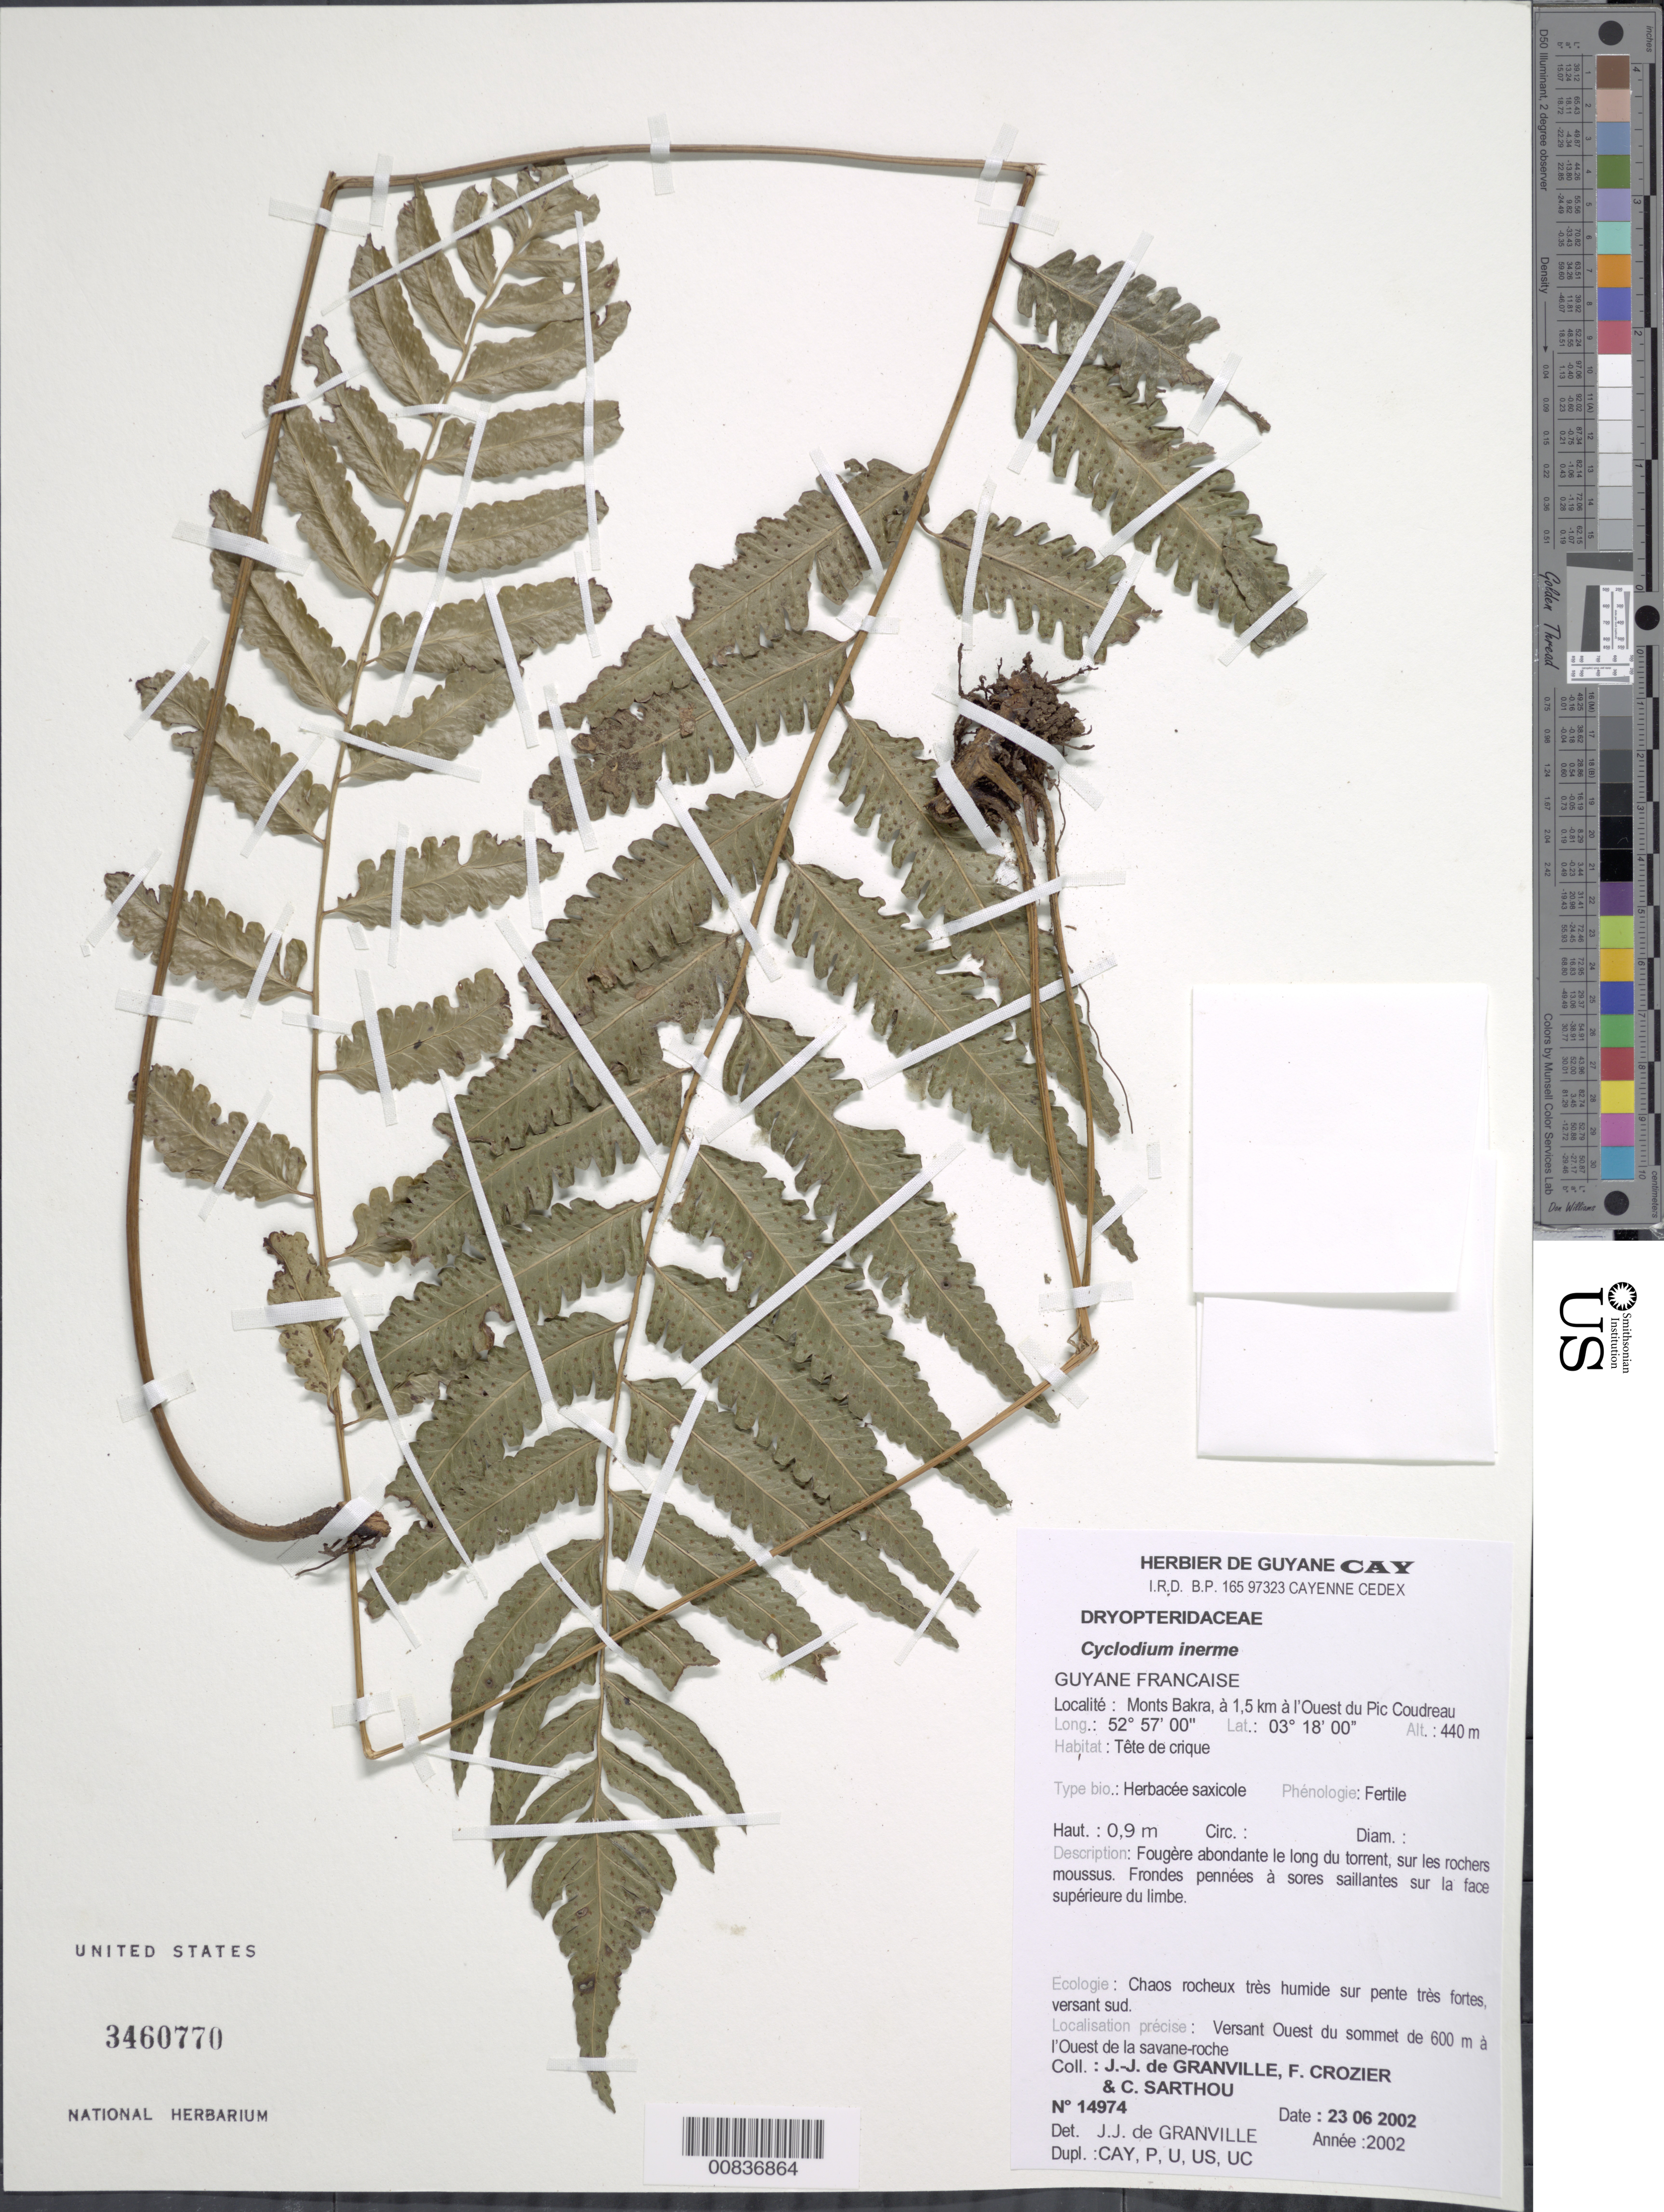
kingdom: Plantae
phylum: Tracheophyta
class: Polypodiopsida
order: Polypodiales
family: Dryopteridaceae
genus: Cyclodium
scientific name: Cyclodium inerme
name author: (Fée) A.R. Sm.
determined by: Granville, J. J. de, (CAY), Institut de Recherche pour le Developpement (IRD) (FRENCH GUIANA)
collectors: J.-J. de Granville, F. Crozier & C. Sarthou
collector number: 14974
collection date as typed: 23-Jun-02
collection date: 2002-06-23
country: French Guiana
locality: Monts Bakra, 1.5 km a l'Ouest du Pic Coudreau, versant Ouest du sommet de 600 m à l'Ouest de la savane-roche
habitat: Tête de crique. Chaos rocheux très humide sur pente très forte versant sud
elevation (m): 440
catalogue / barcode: US 3460770